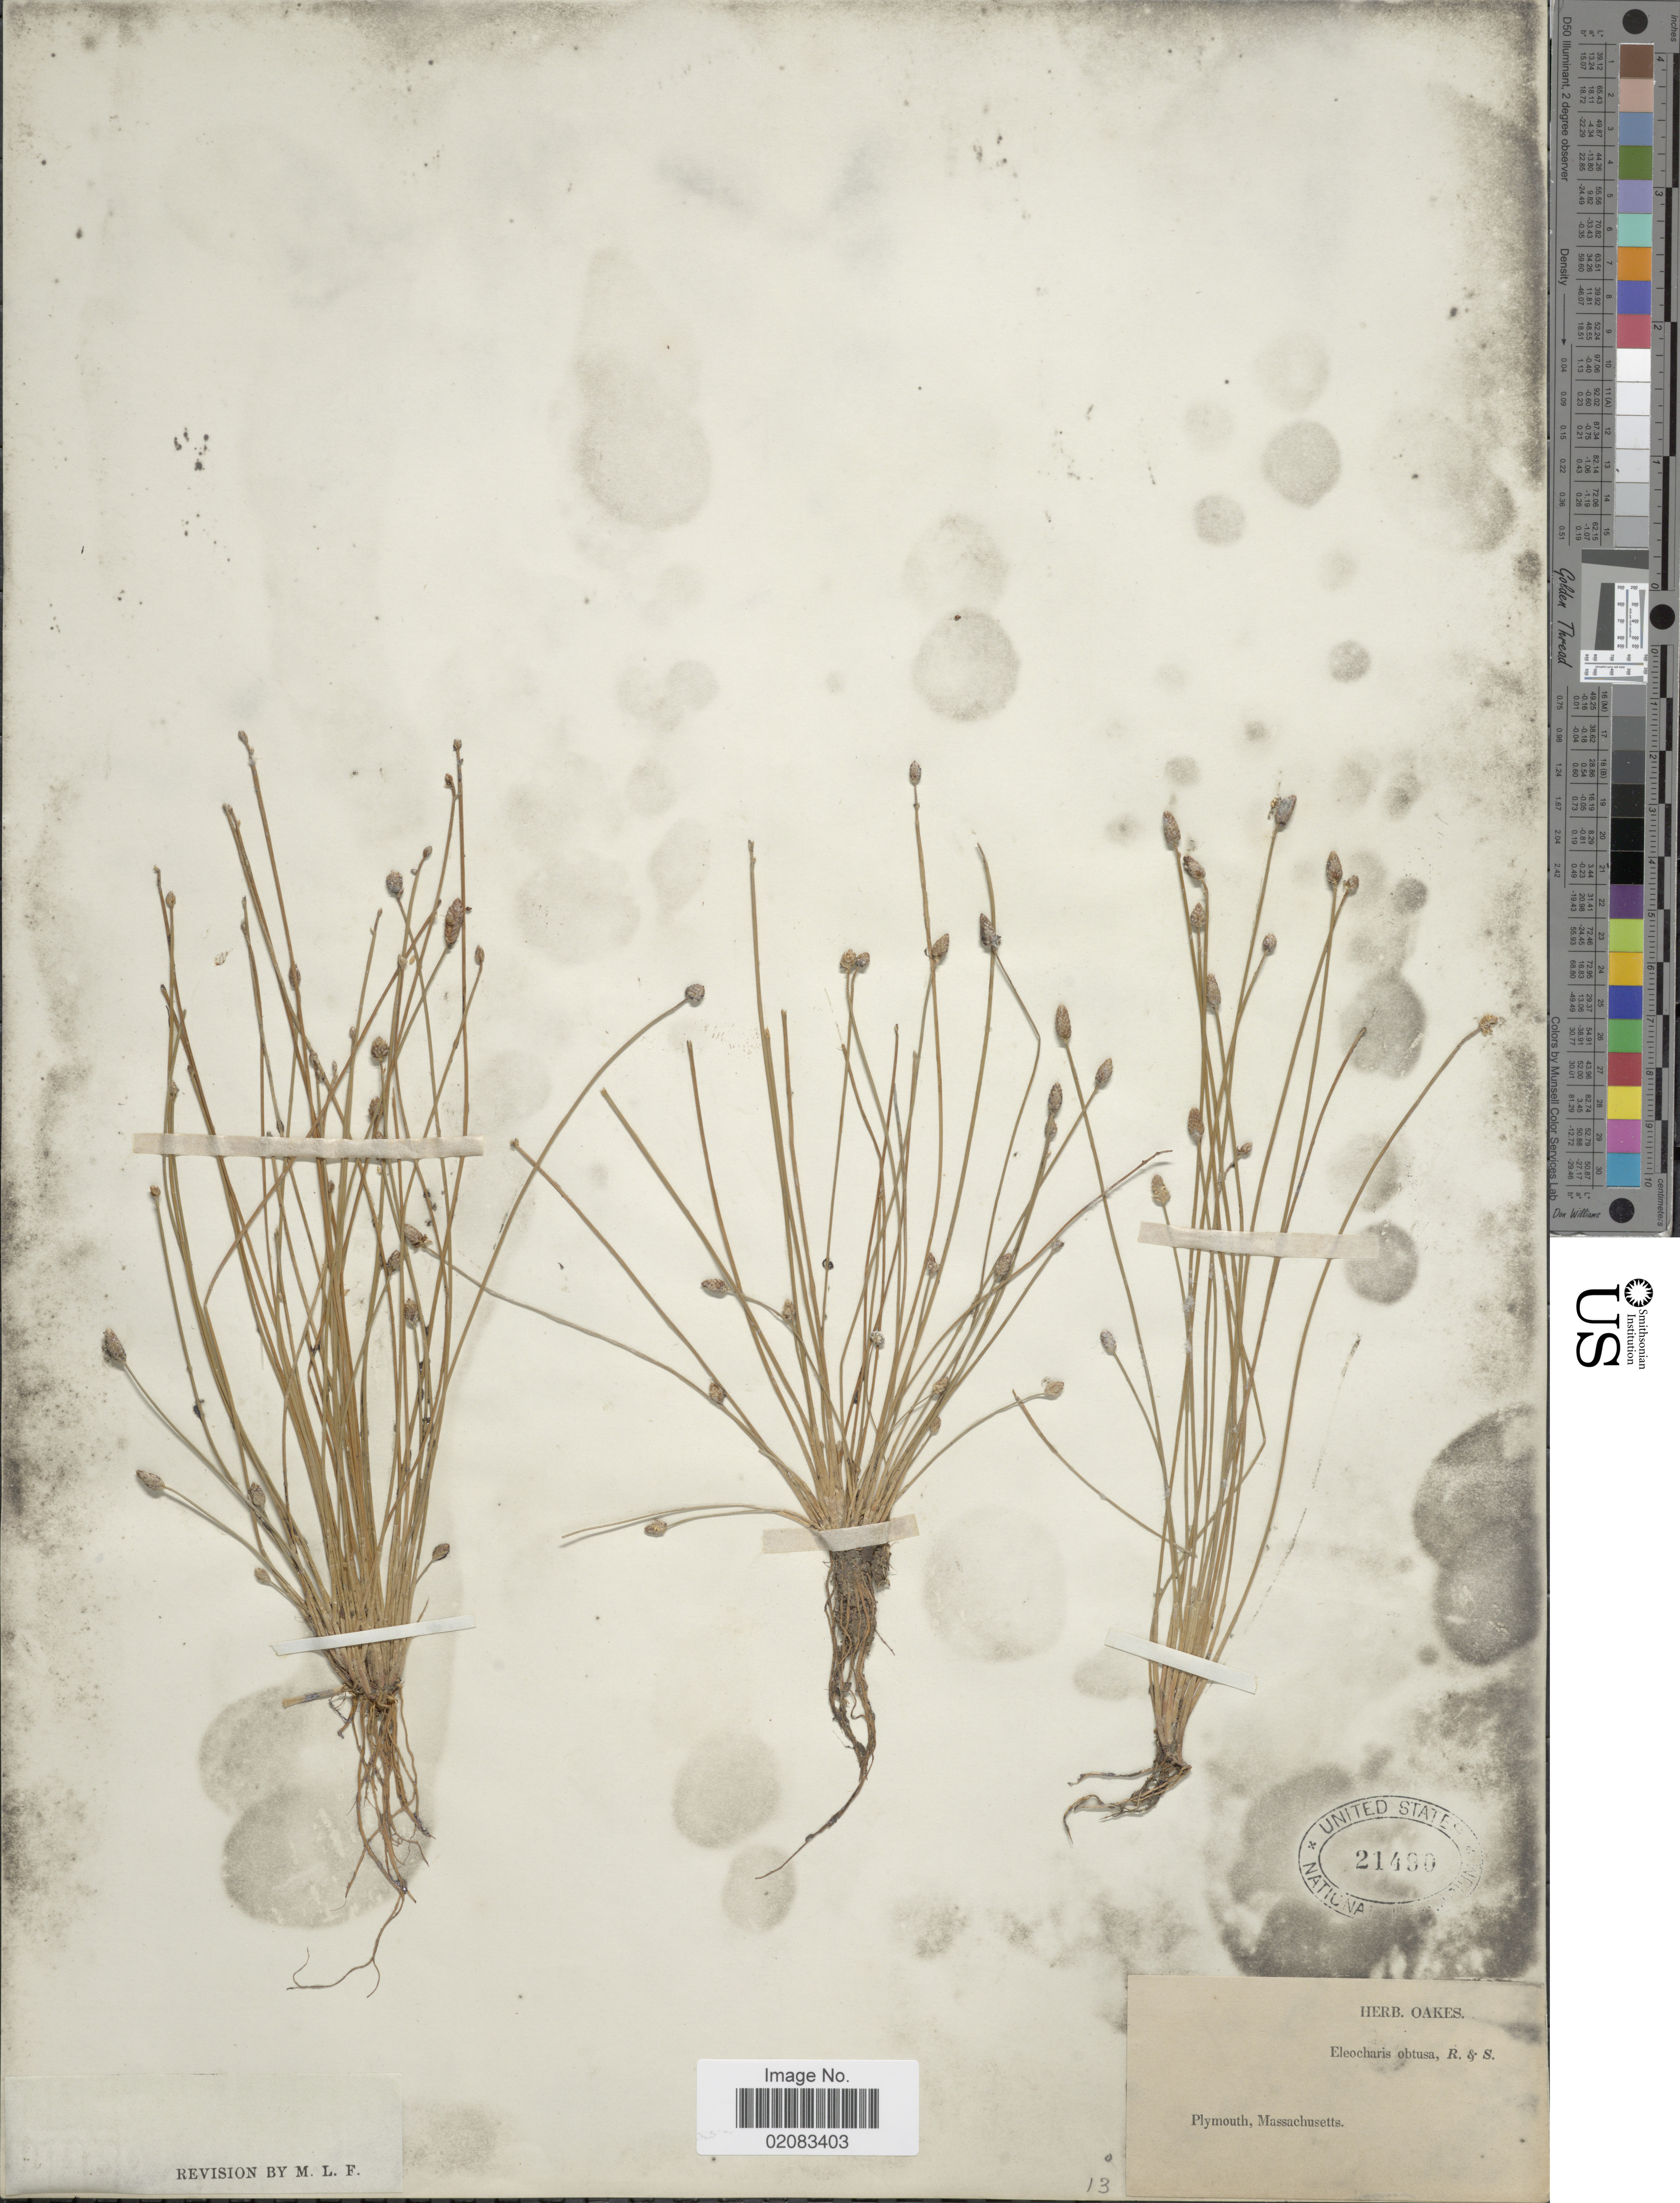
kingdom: Plantae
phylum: Tracheophyta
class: Liliopsida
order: Poales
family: Cyperaceae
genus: Eleocharis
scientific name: Eleocharis obtusa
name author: (Willd.) Schult.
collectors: ex herb. Oakes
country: United States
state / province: Massachusetts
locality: Plymouth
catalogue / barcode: US 21490